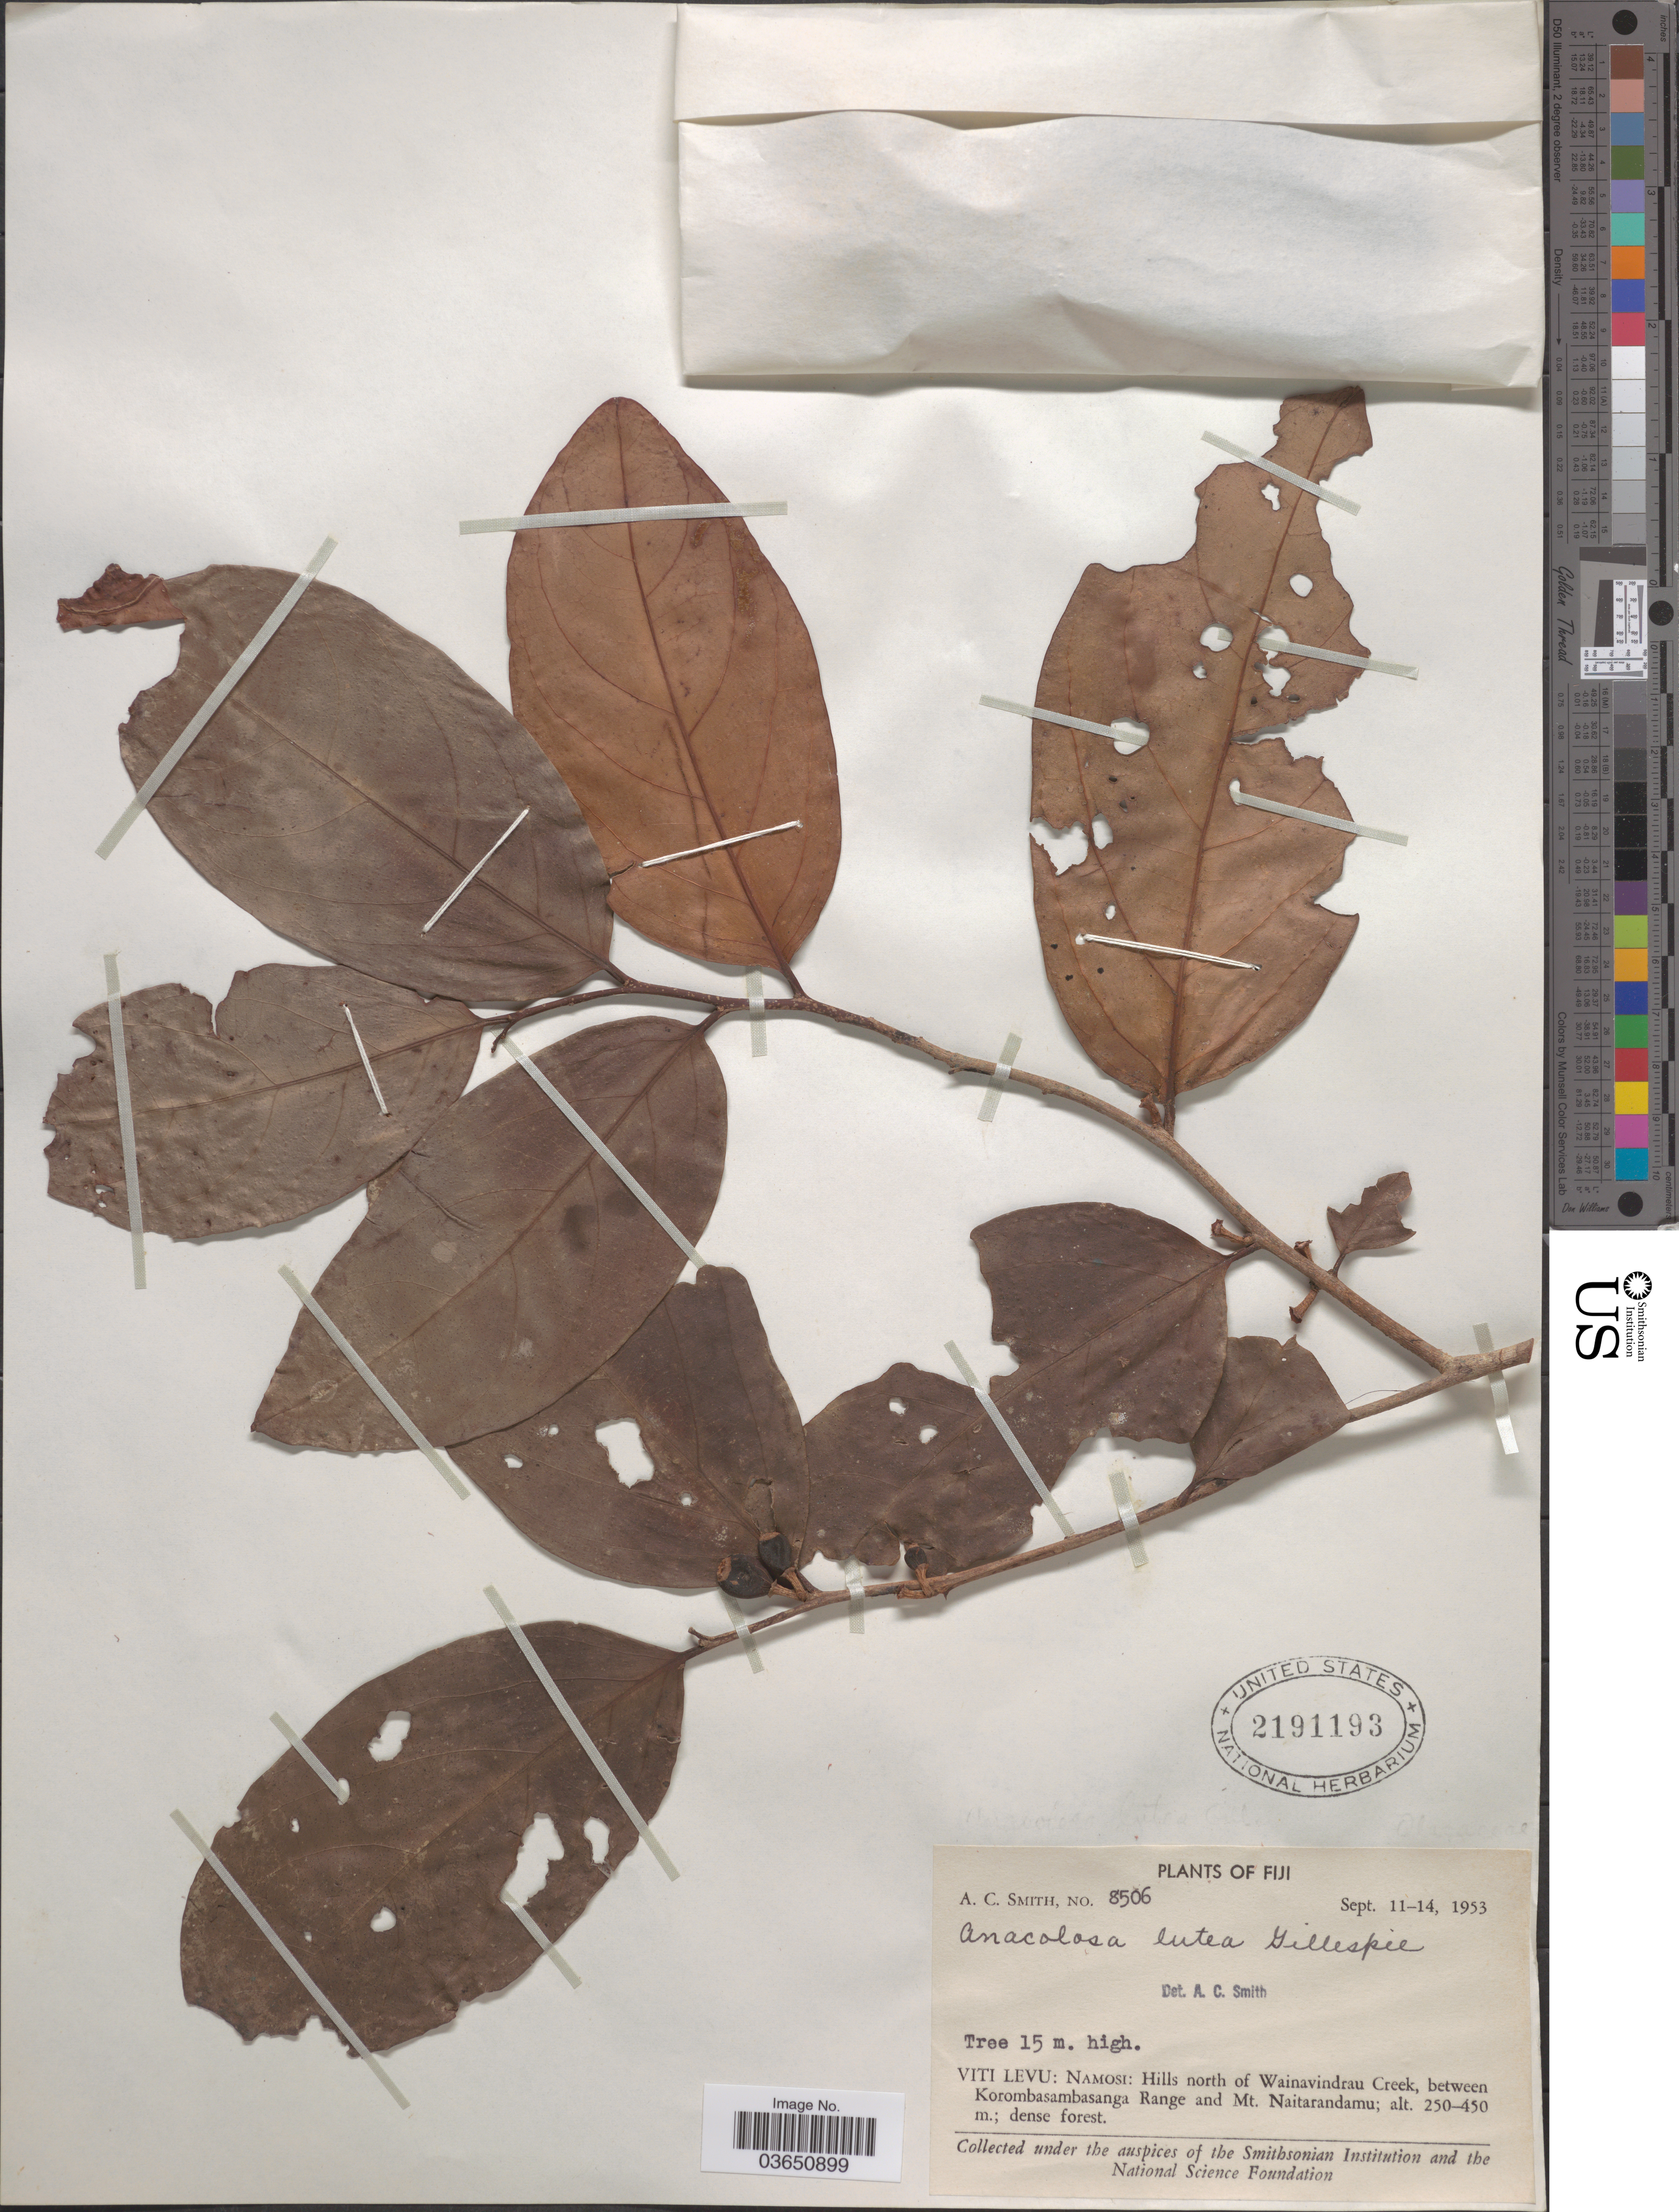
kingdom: Plantae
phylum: Tracheophyta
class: Magnoliopsida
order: Santalales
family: Aptandraceae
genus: Anacolosa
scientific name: Anacolosa lutea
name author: Gillespie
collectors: A. C. Smith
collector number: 8506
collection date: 1953-09-11/1953-09-14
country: Fiji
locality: Viti Levu: Namosi: Hills north of Wainavindrau Creek, between Korombasambasanga Range and Mt. Naitarandamu.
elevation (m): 250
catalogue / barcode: US 2191193